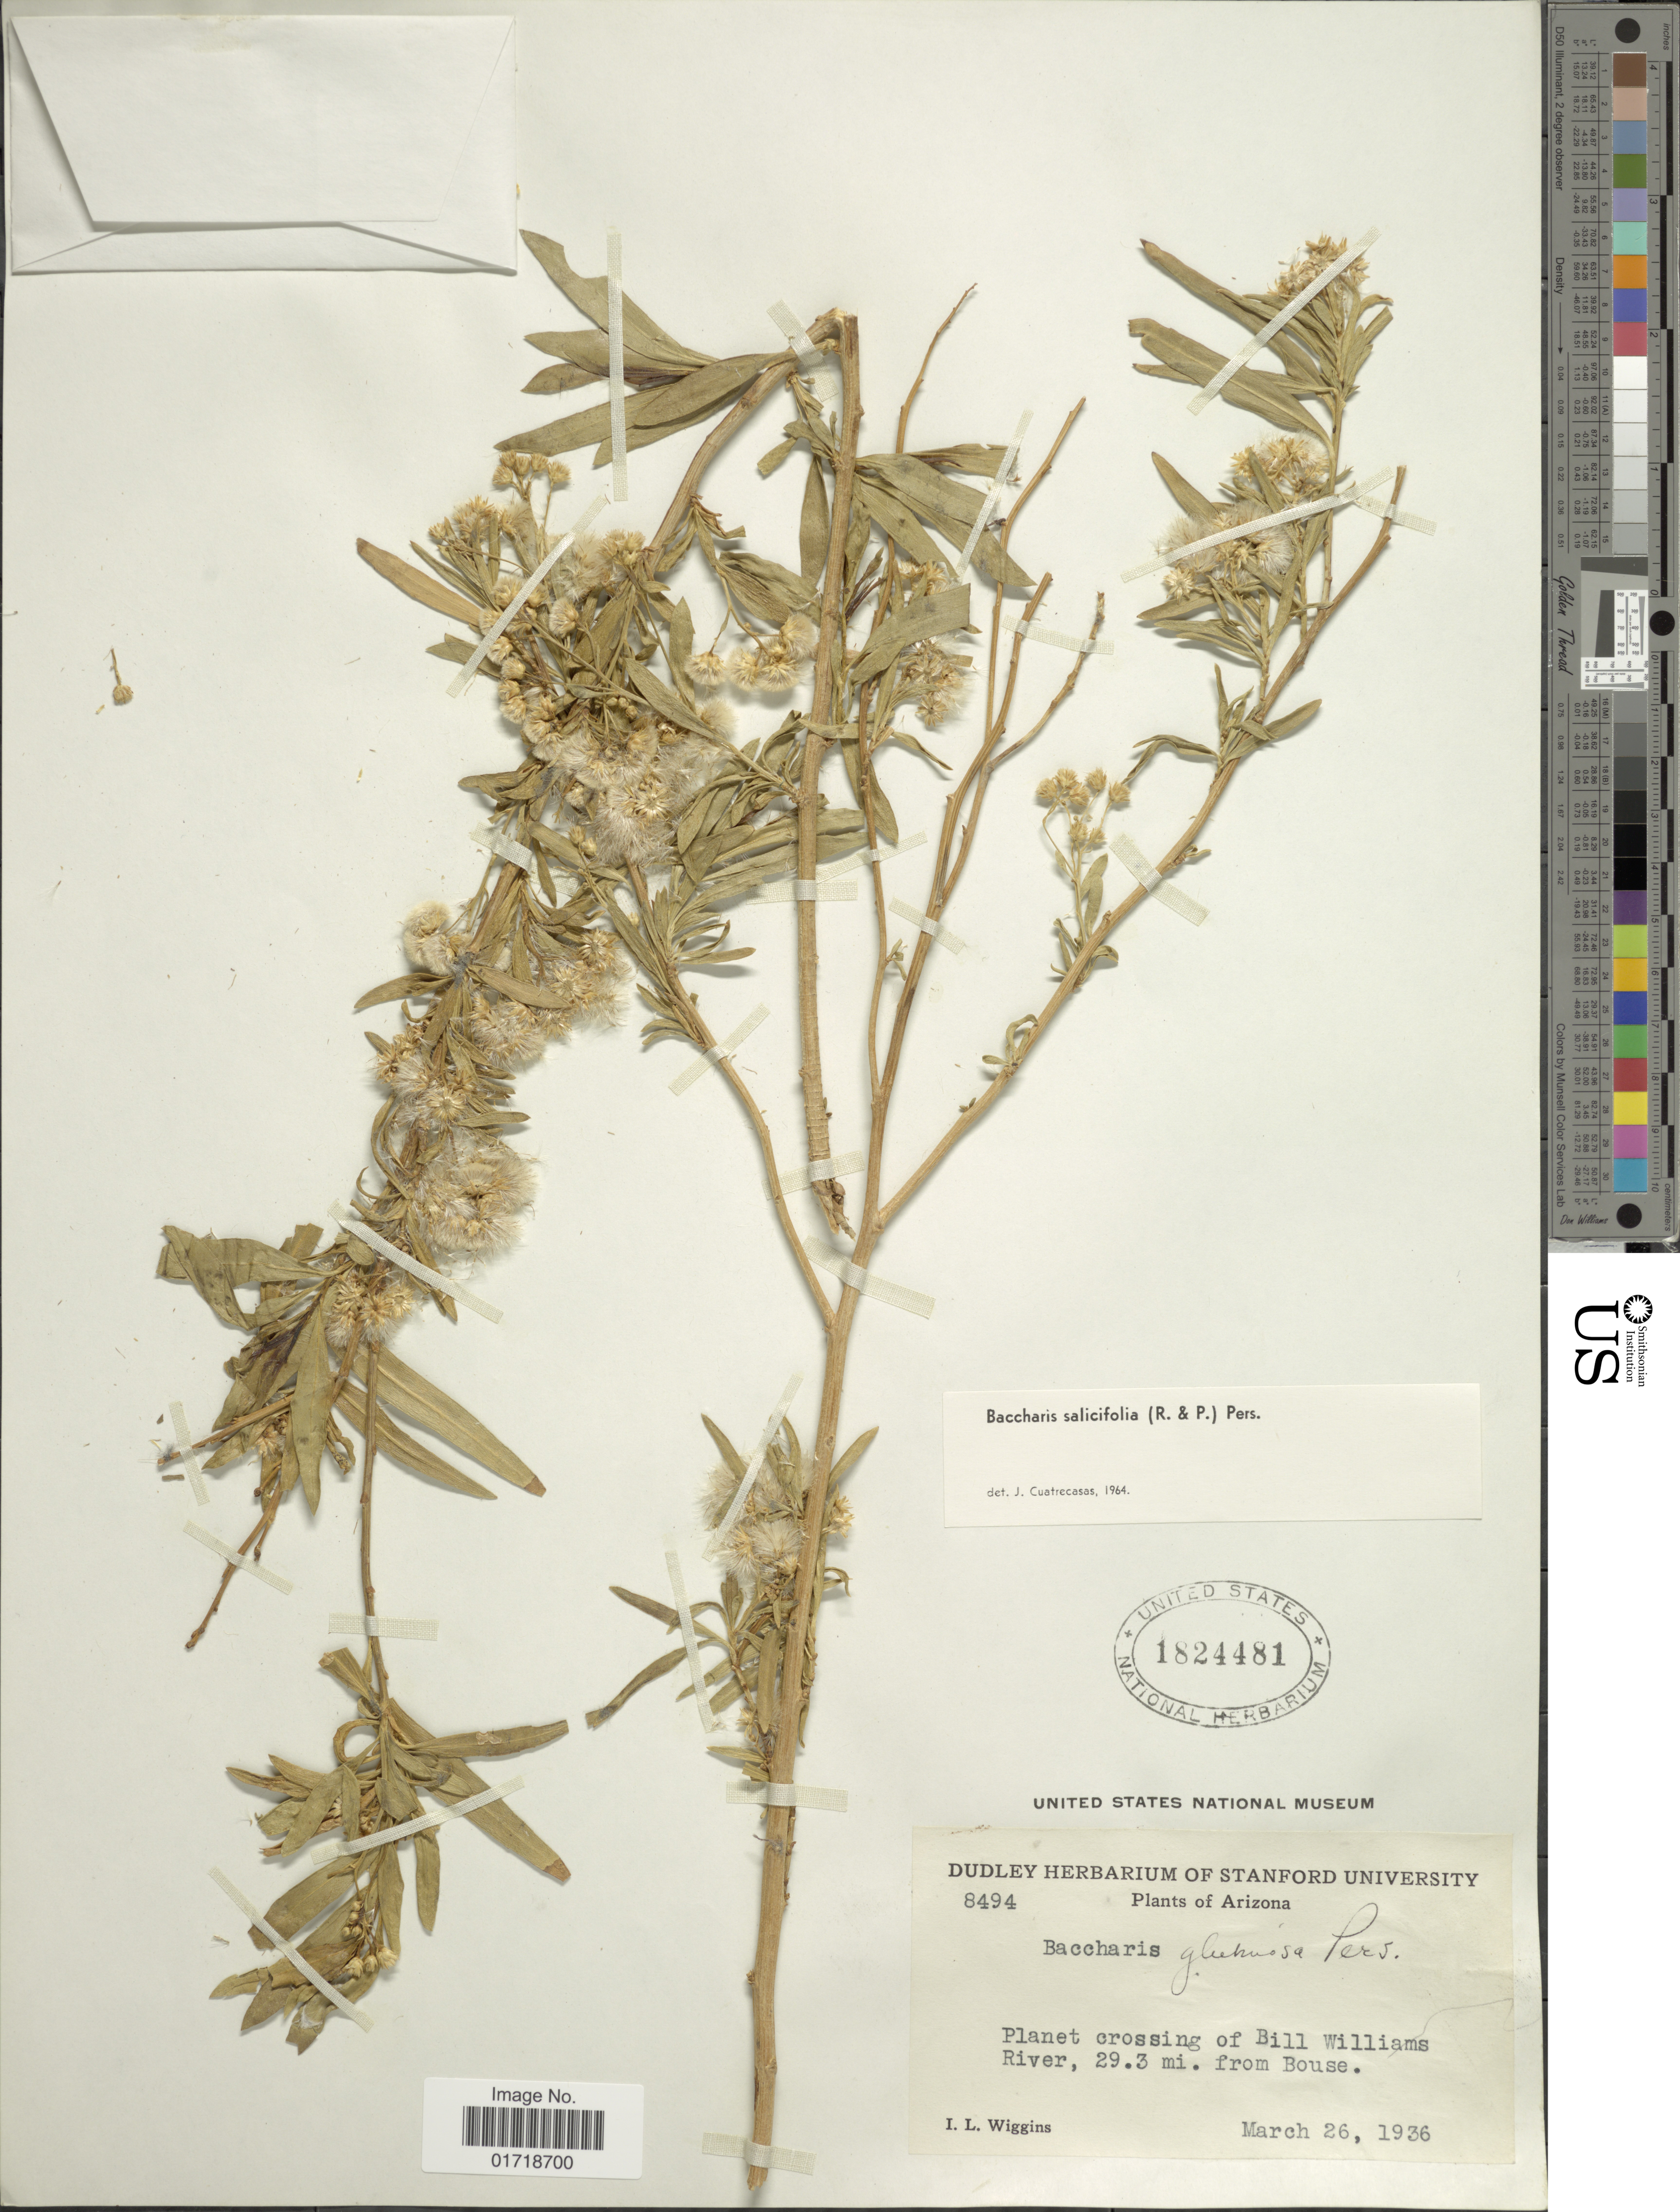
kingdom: Plantae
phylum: Tracheophyta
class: Magnoliopsida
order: Asterales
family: Asteraceae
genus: Baccharis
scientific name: Baccharis glutinosa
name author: Pers.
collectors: I. L. Wiggins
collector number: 8494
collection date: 1936-03-26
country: United States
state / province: Arizona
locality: Planet Crossing of bill Williams River 29.3 mi fom Bouse.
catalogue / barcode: US 1824481